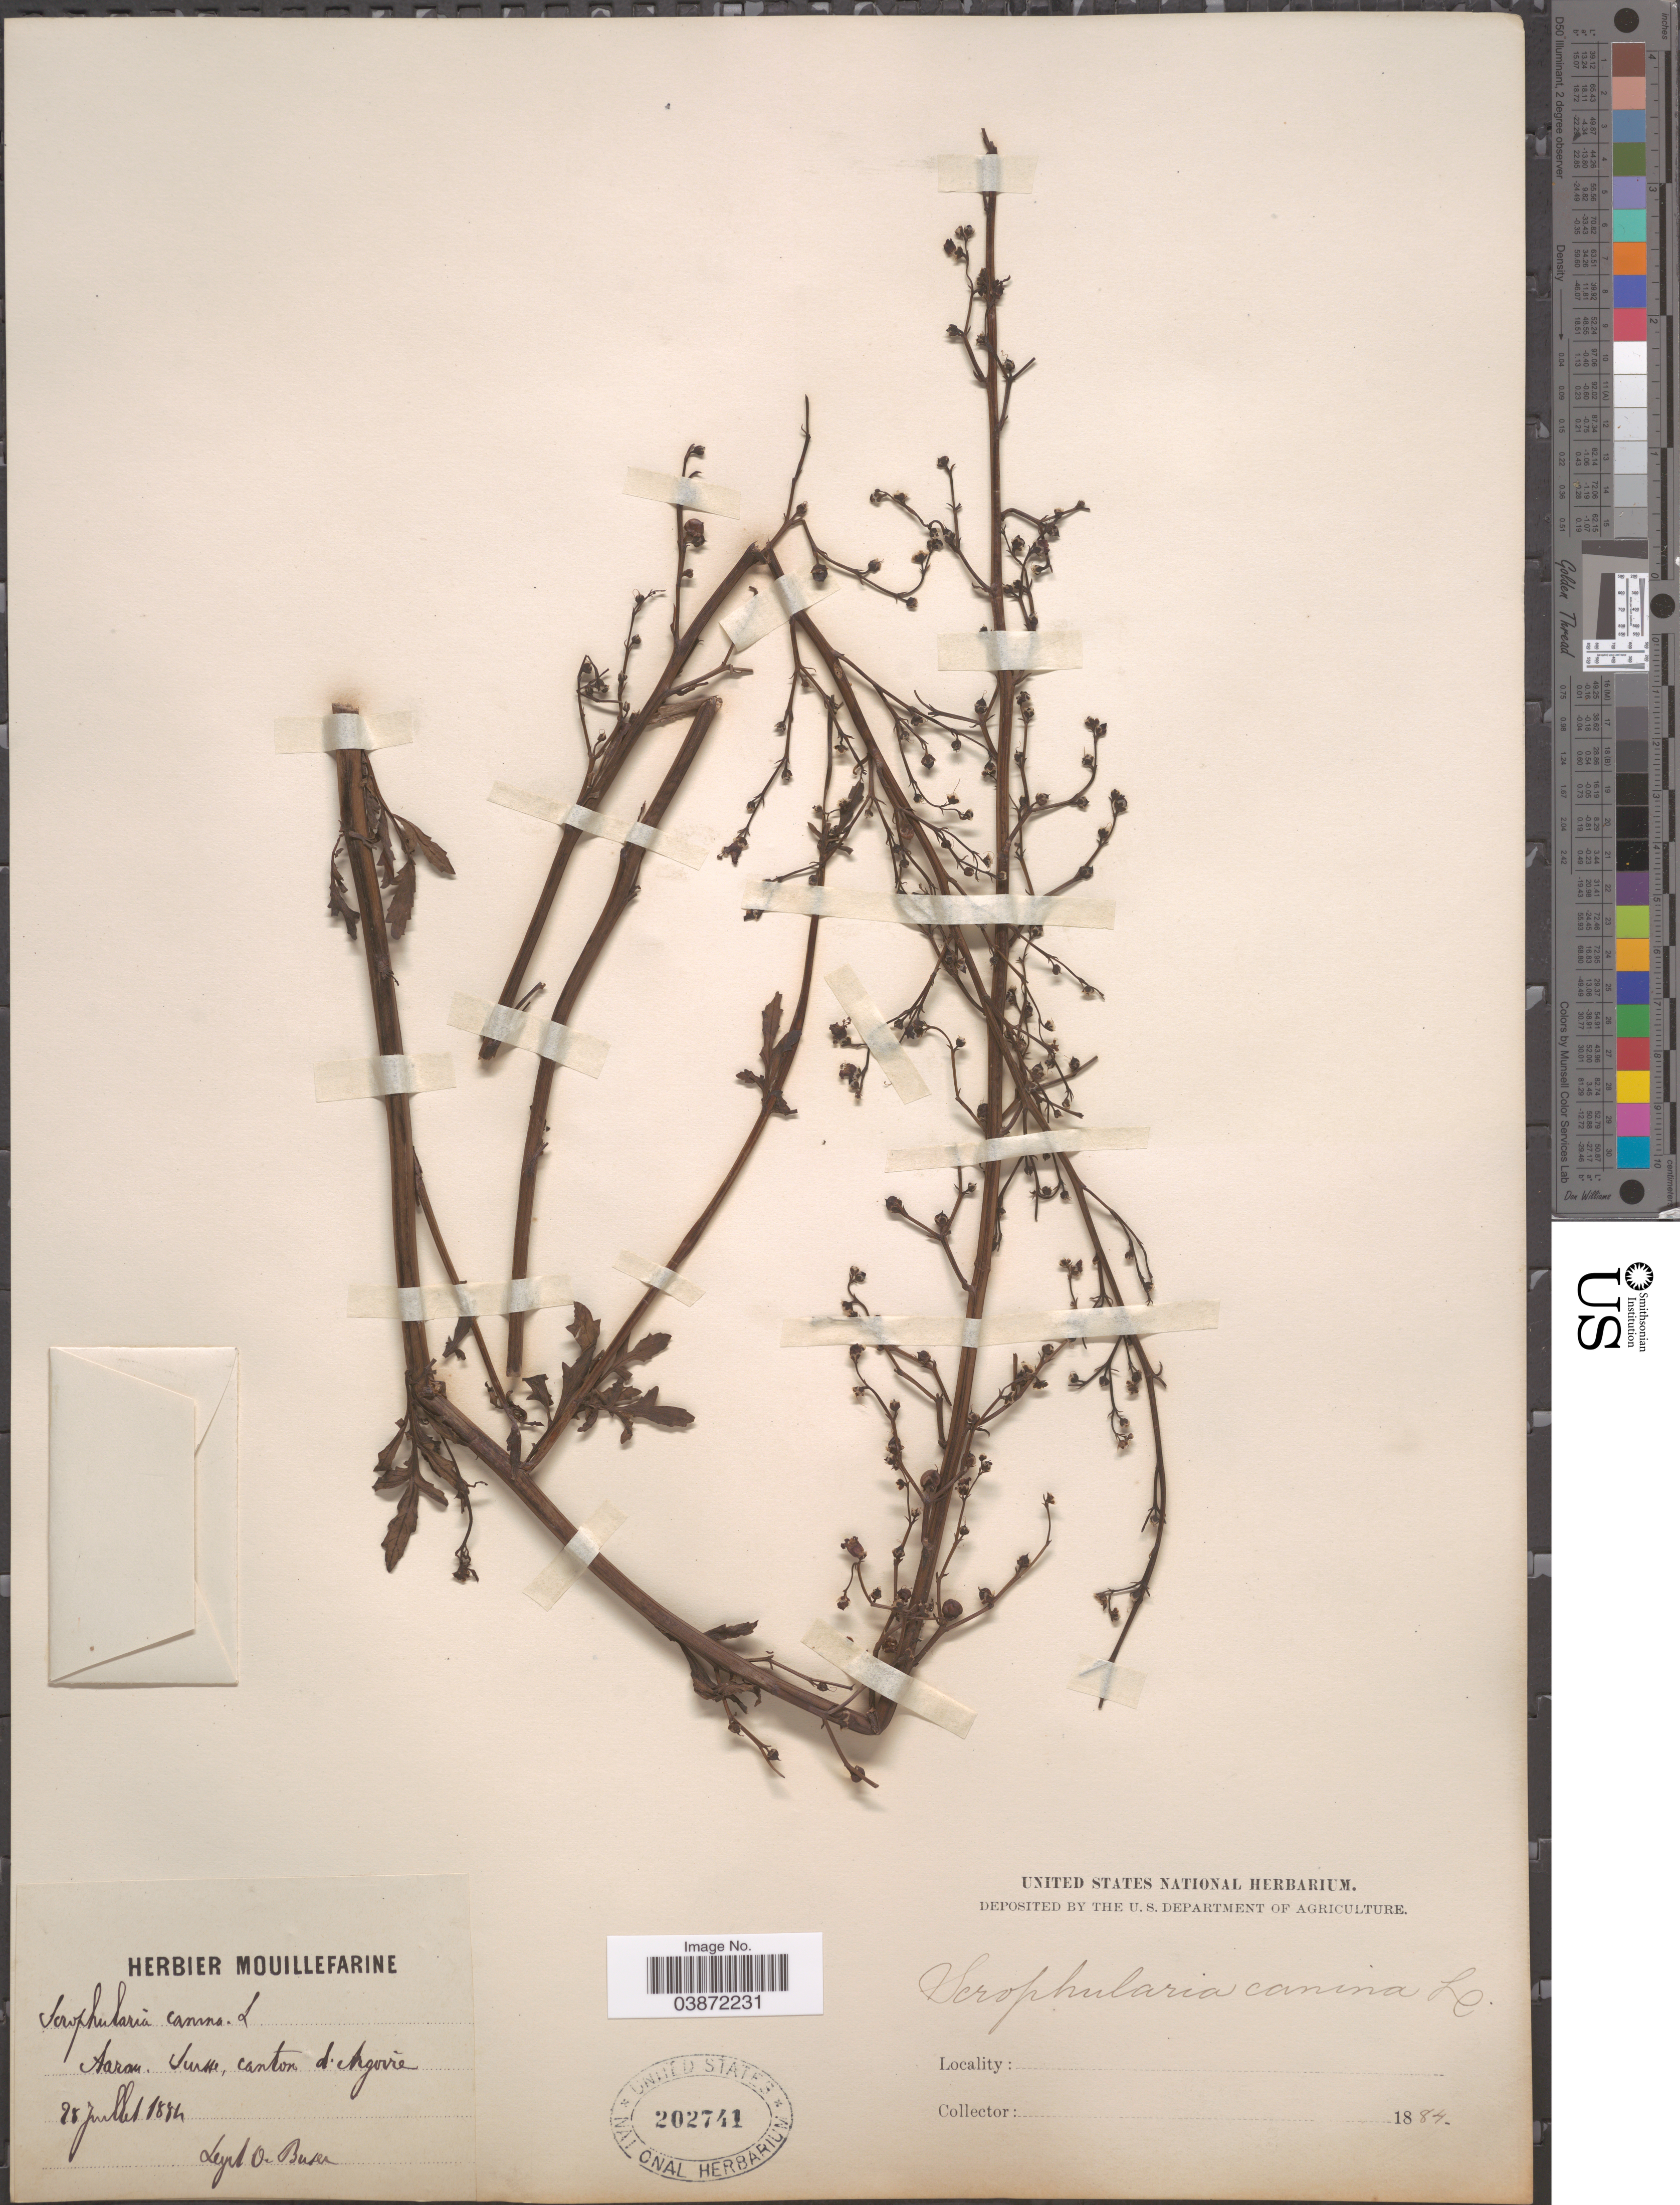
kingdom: Plantae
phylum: Tracheophyta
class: Magnoliopsida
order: Lamiales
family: Scrophulariaceae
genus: Scrophularia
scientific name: Scrophularia canina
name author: L.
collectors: O. Buser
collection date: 1884-07-25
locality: Aaron. Surtte, canton d' Argoire.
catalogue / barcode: US 202741